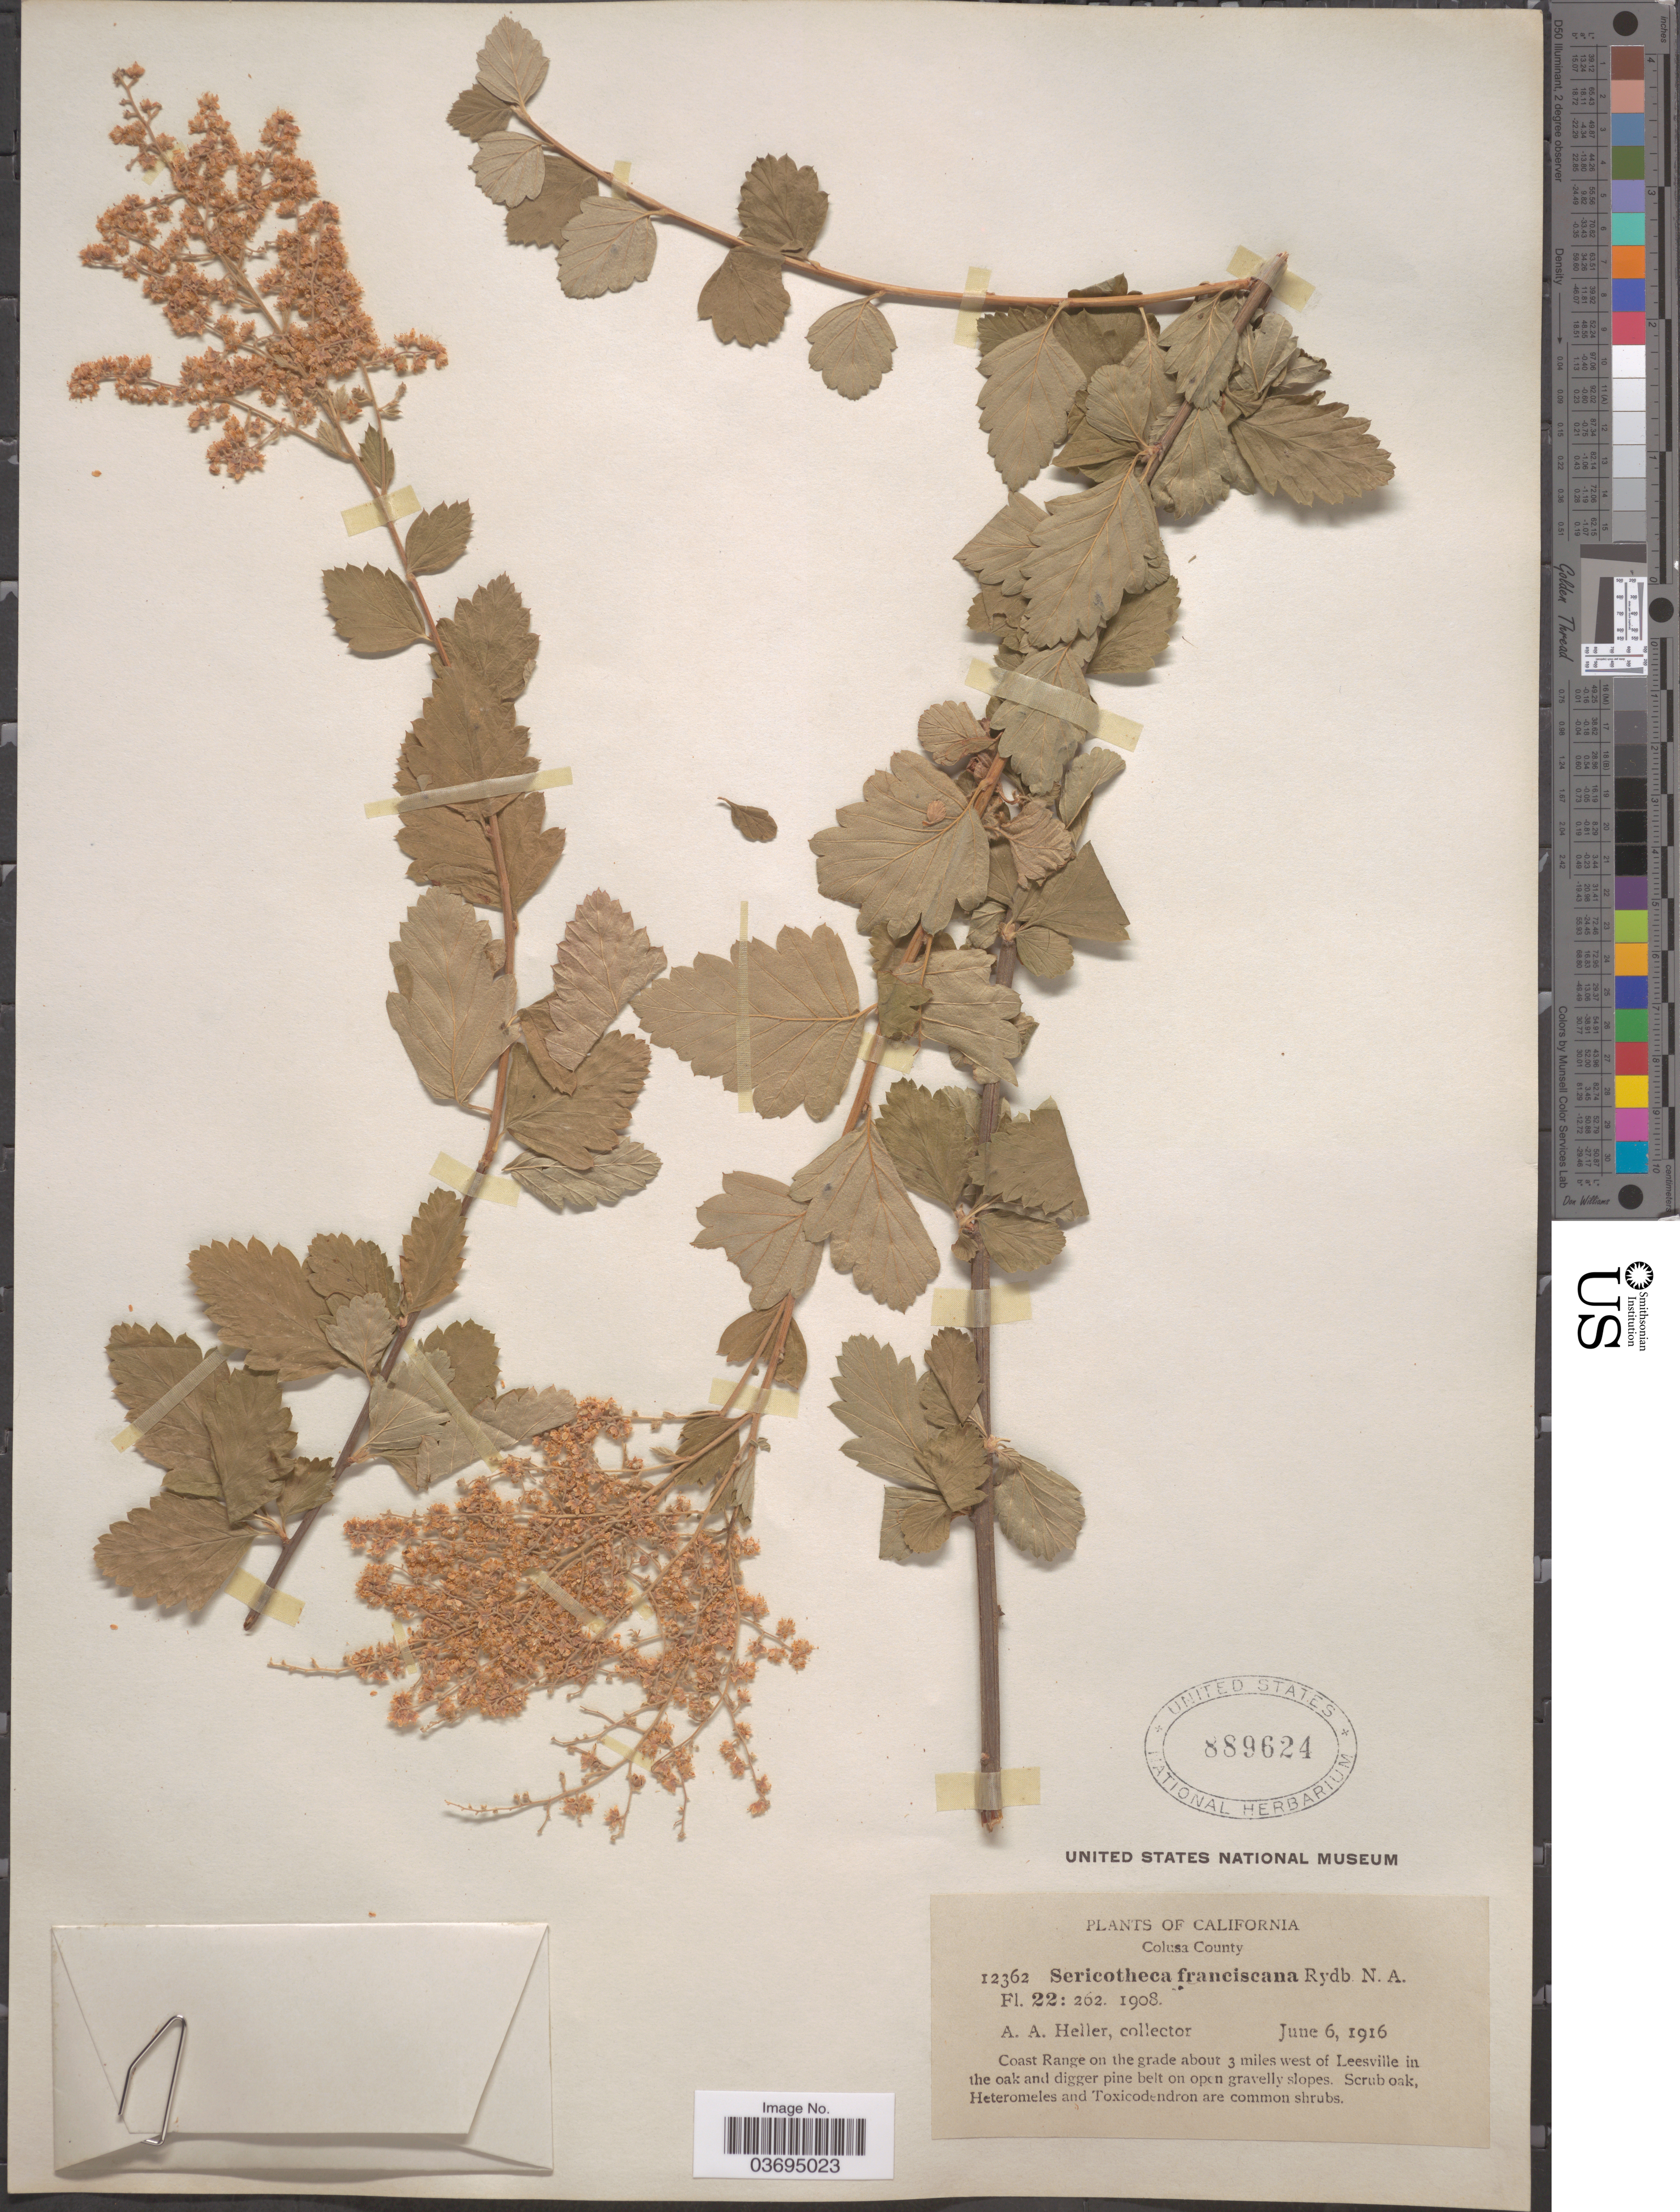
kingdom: Plantae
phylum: Tracheophyta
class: Magnoliopsida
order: Rosales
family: Rosaceae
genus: Holodiscus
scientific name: Holodiscus discolor var. discolor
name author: (Pursh) Maxim.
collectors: A. A. Heller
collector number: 12362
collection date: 1916-06-06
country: United States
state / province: California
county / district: Colusa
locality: Colusa County. Coast Range on the grade about 3 miles west of Leesville in the oak and digger pine belt on open gravelly slopes.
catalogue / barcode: US 889624